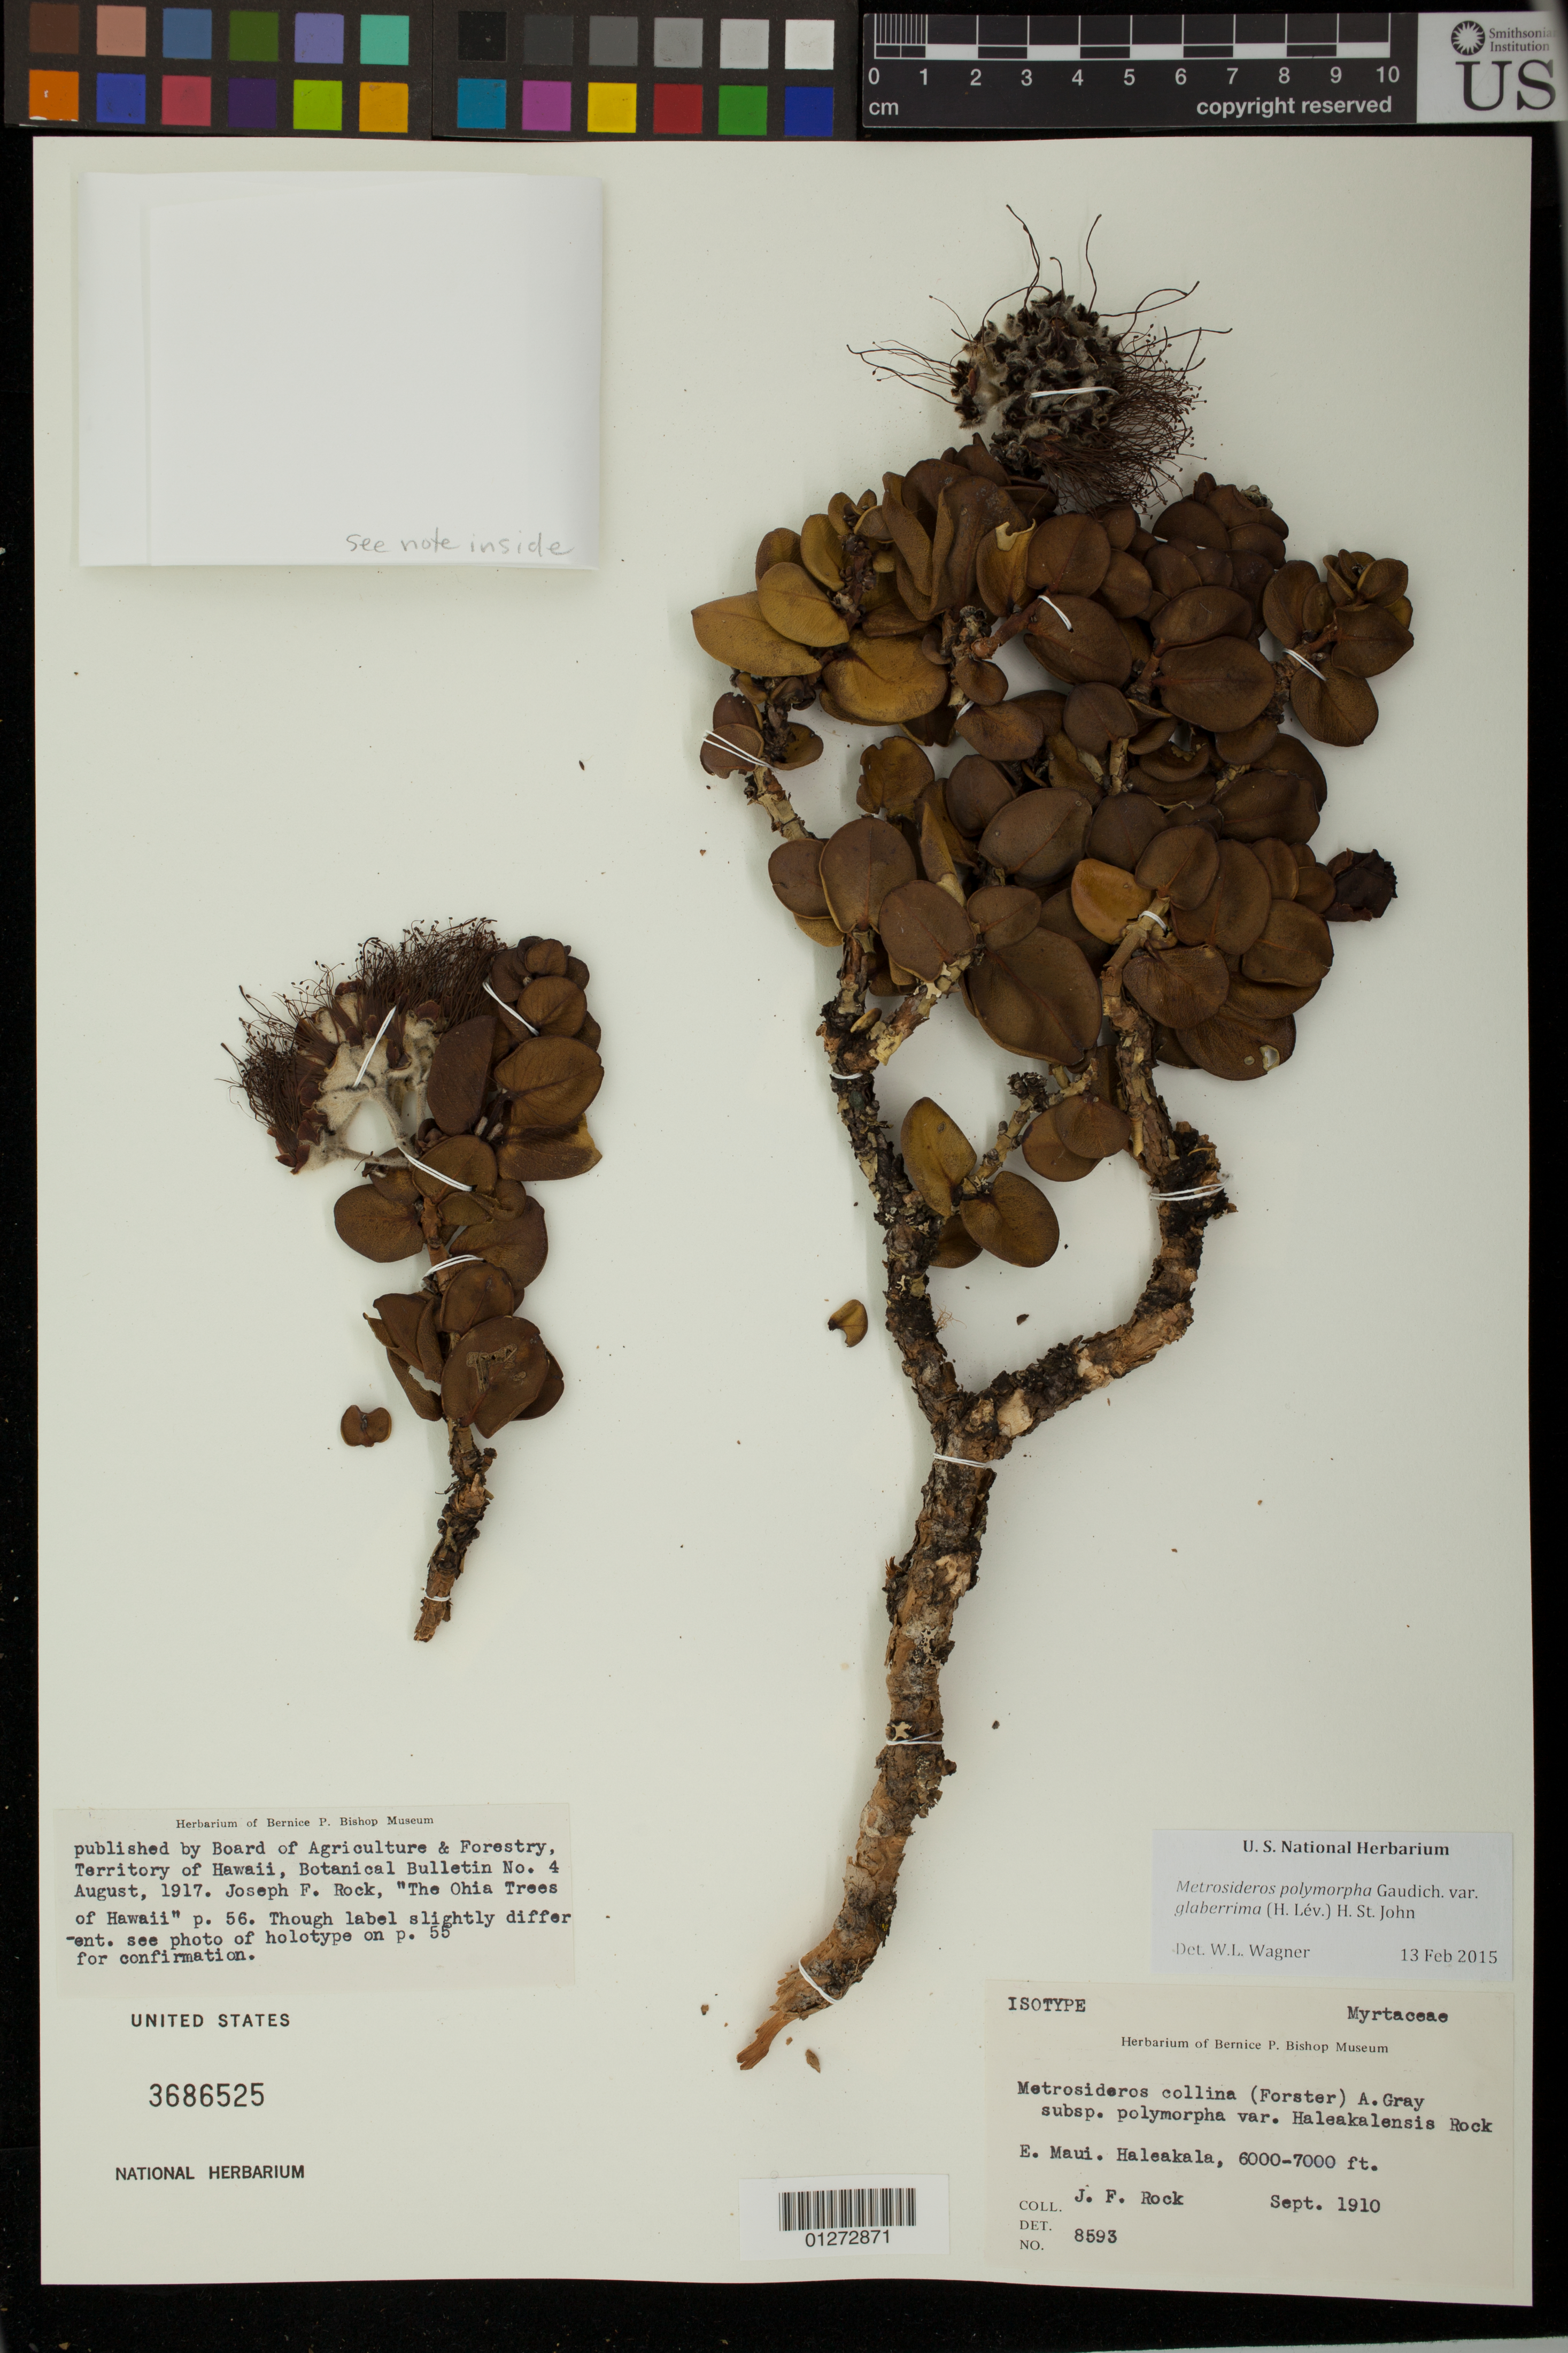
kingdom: Plantae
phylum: Tracheophyta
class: Magnoliopsida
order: Myrtales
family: Myrtaceae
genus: Metrosideros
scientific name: Metrosideros collina var. haleakalensis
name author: Rock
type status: Isotype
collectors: J. F. Rock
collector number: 8593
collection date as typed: Sep 1910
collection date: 1910-09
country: United States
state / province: Hawaii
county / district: Maui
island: Maui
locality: East Maui, Haleakala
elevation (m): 1829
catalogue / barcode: US 3686525